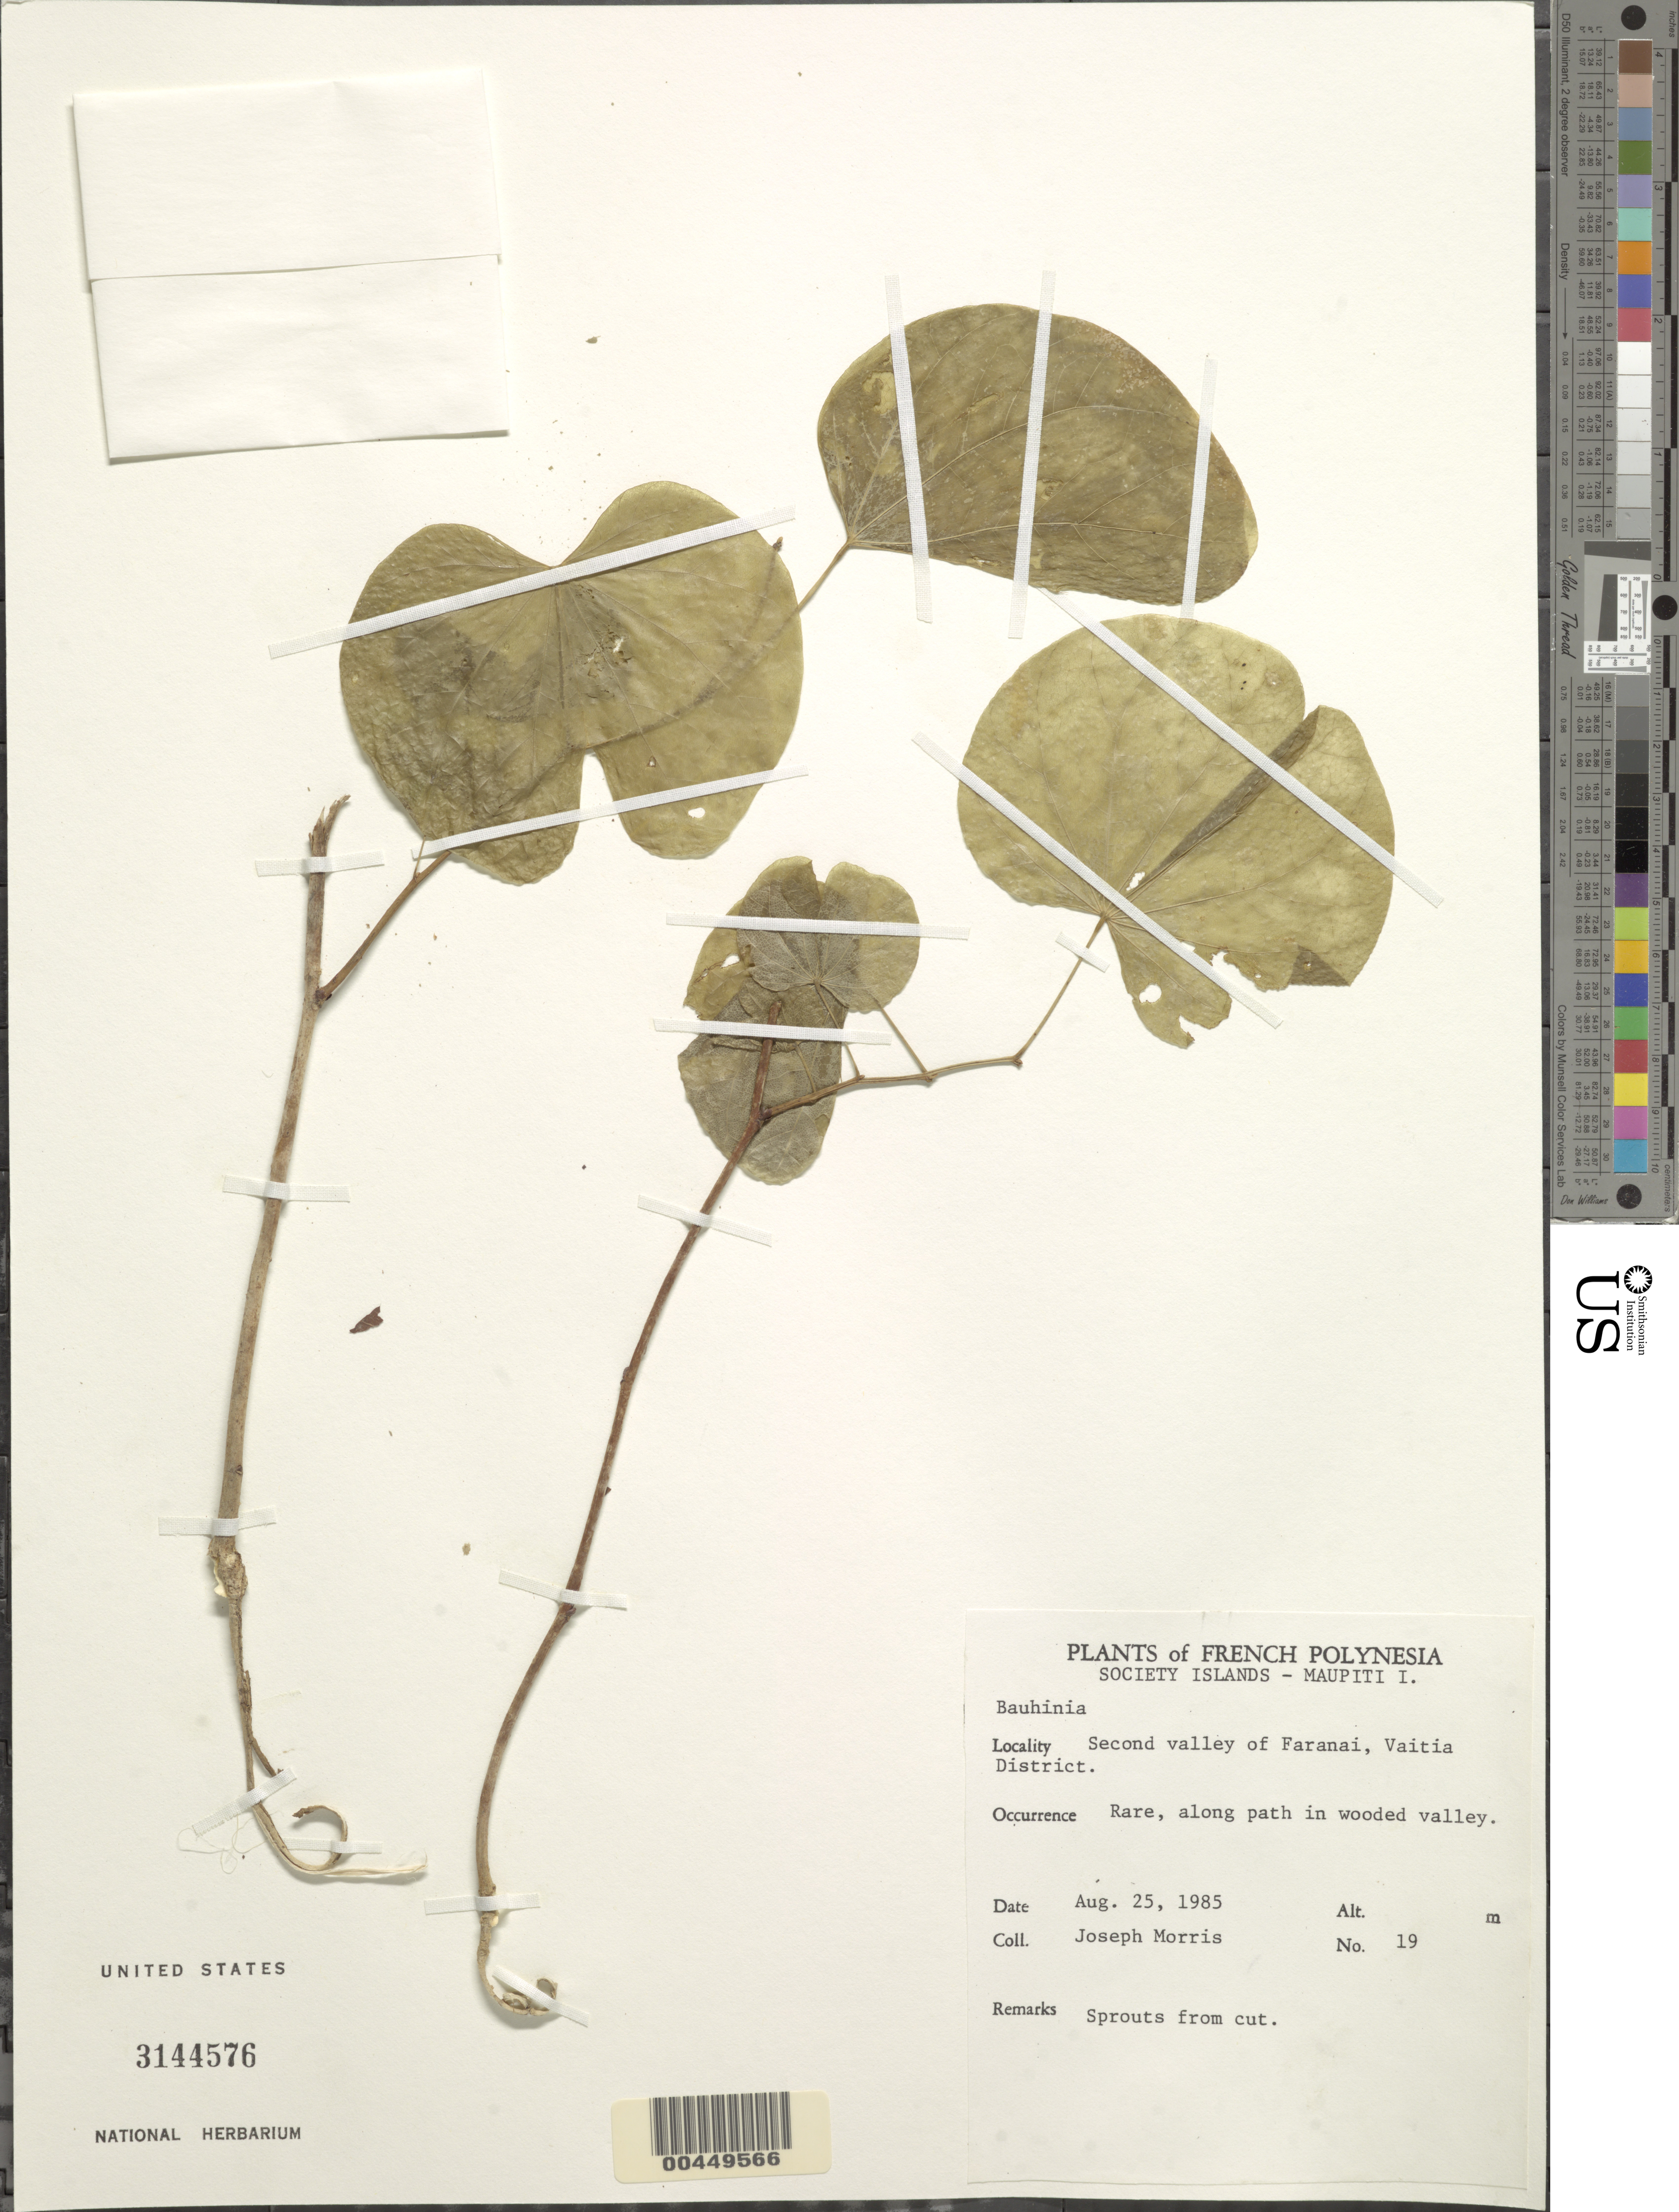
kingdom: Plantae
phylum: Tracheophyta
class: Magnoliopsida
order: Fabales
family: Fabaceae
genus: Bauhinia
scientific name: Bauhinia sp.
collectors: J. Morris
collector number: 19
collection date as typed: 25 Aug 1985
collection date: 1985-08-25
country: French Polynesia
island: Maupiti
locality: Second valley of faranai, vaitia [Society Is.]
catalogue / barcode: US 3144576